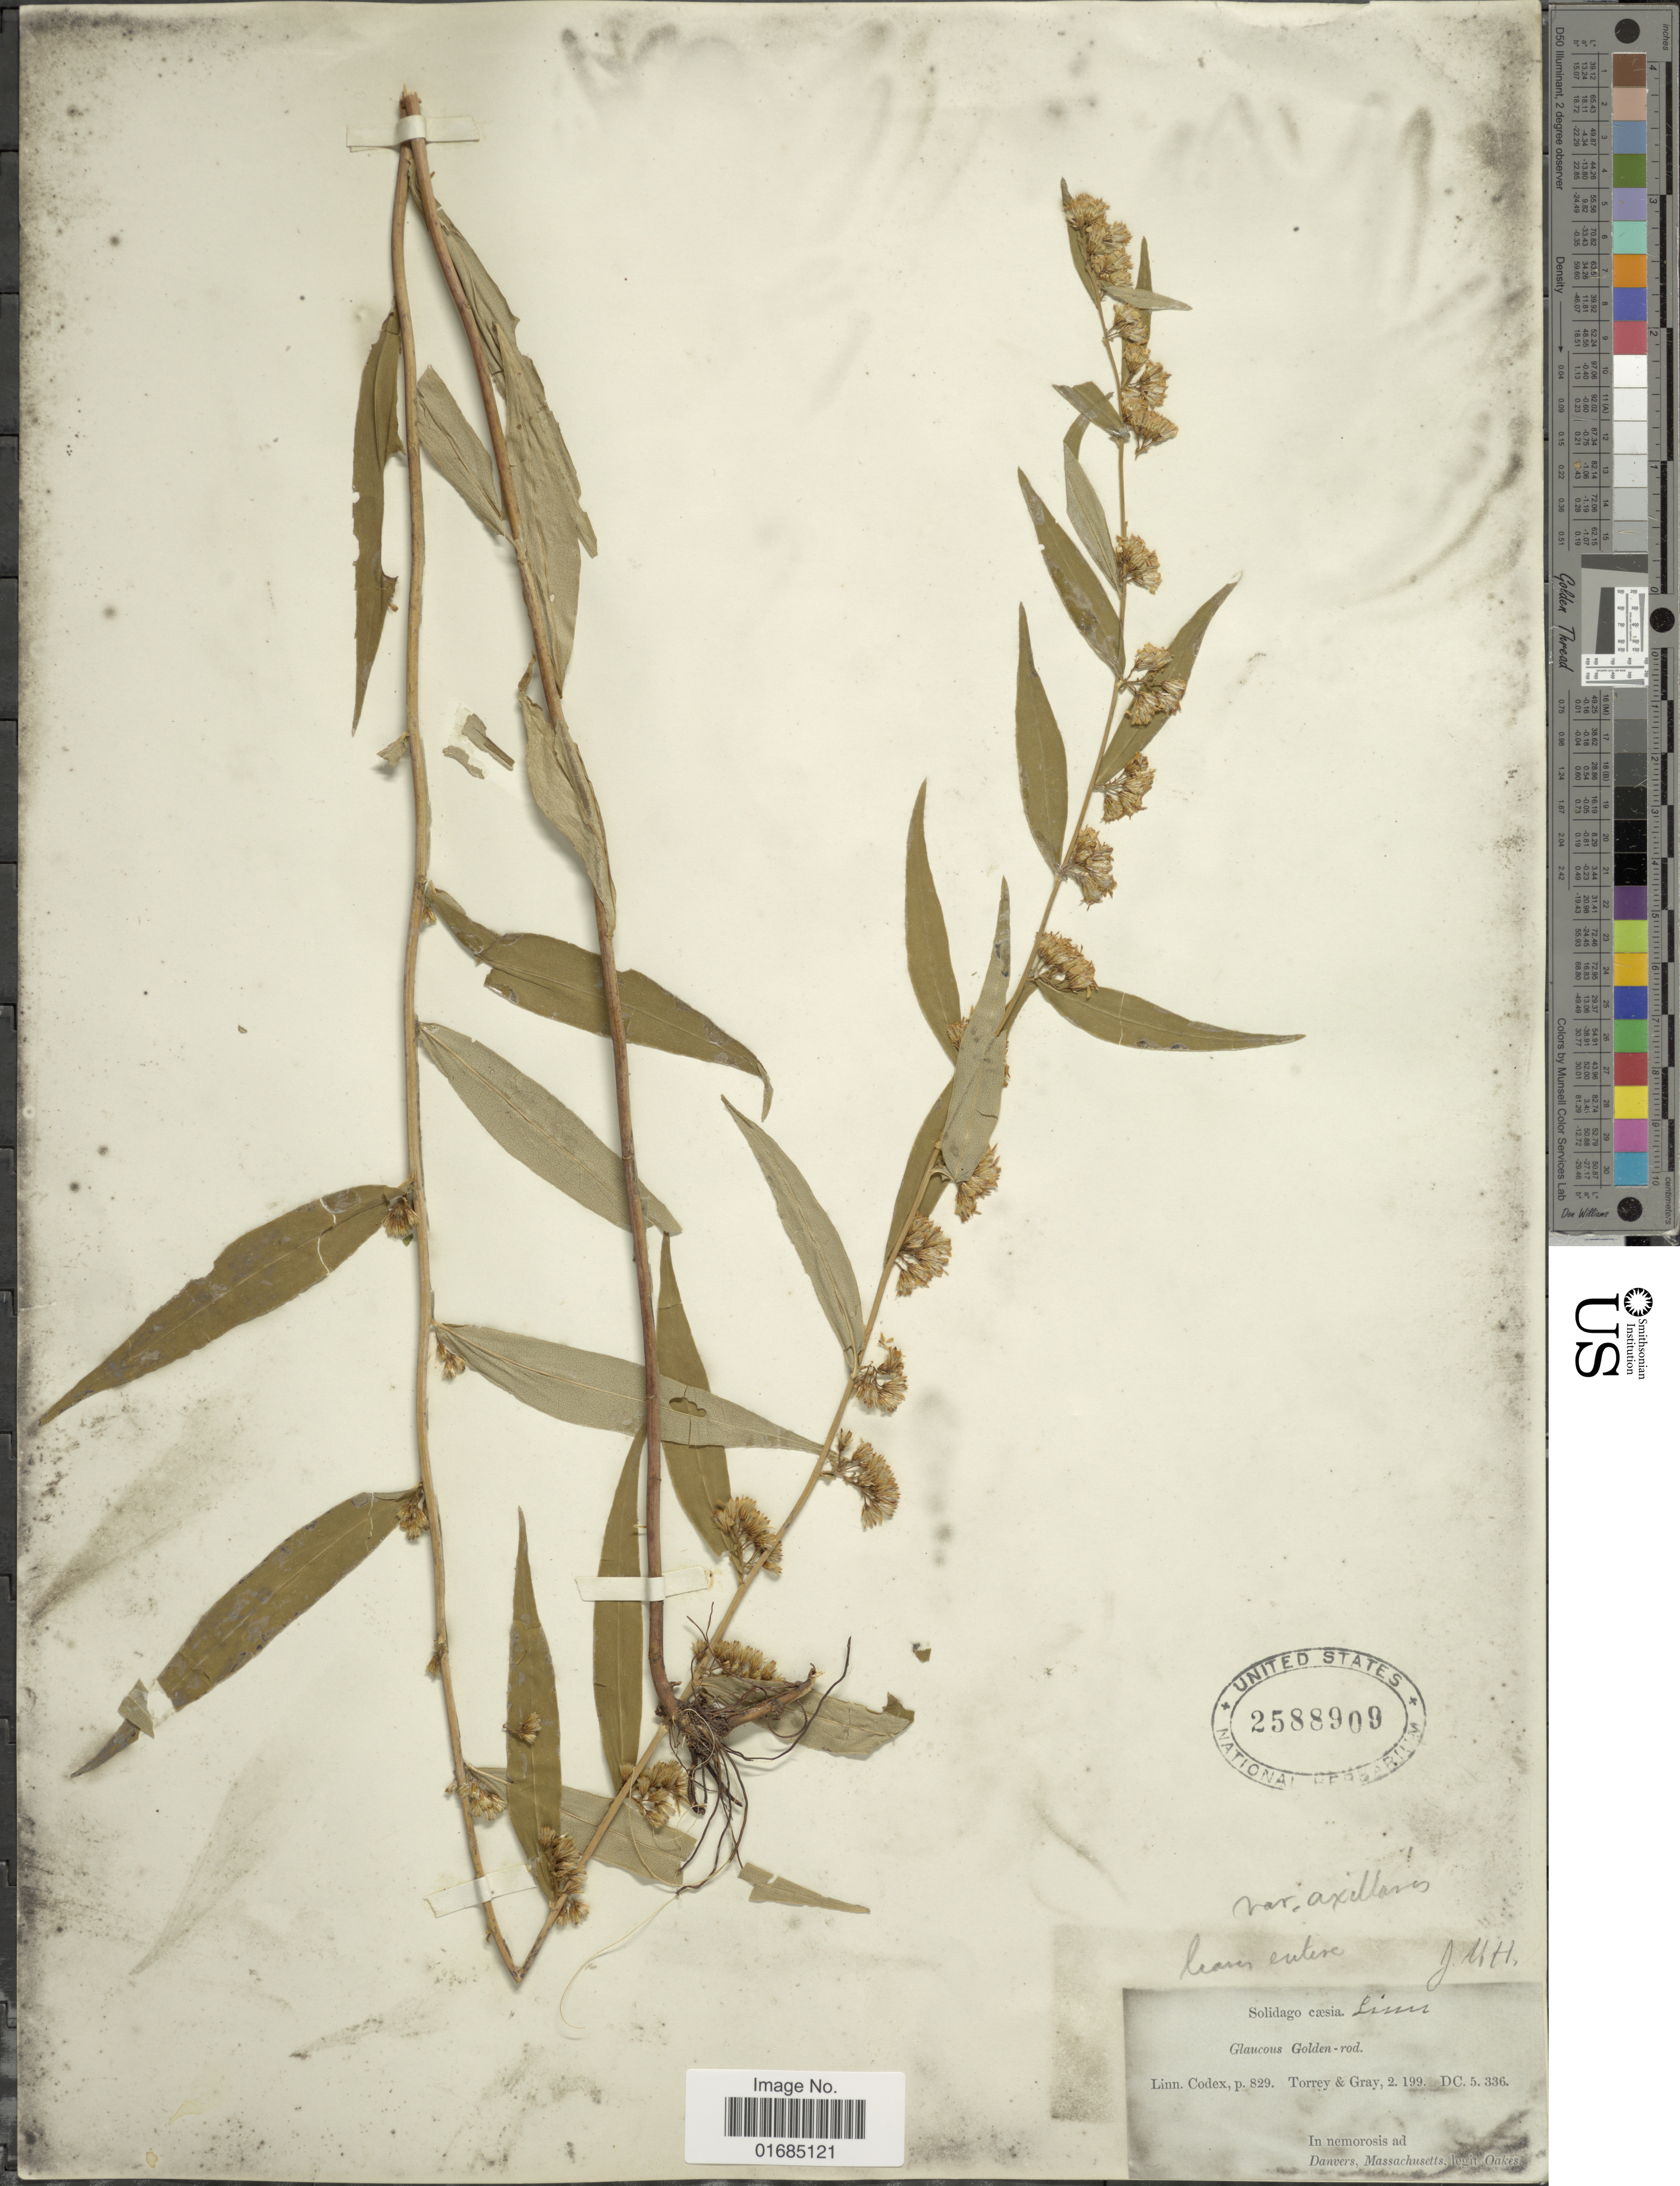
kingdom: Plantae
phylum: Tracheophyta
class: Magnoliopsida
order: Asterales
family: Asteraceae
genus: Solidago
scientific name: Solidago caesia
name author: L.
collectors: -. Oakes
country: United States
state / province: Massachusetts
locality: In nemorosis ad Davers, Massachusetts.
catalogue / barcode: US 2588909